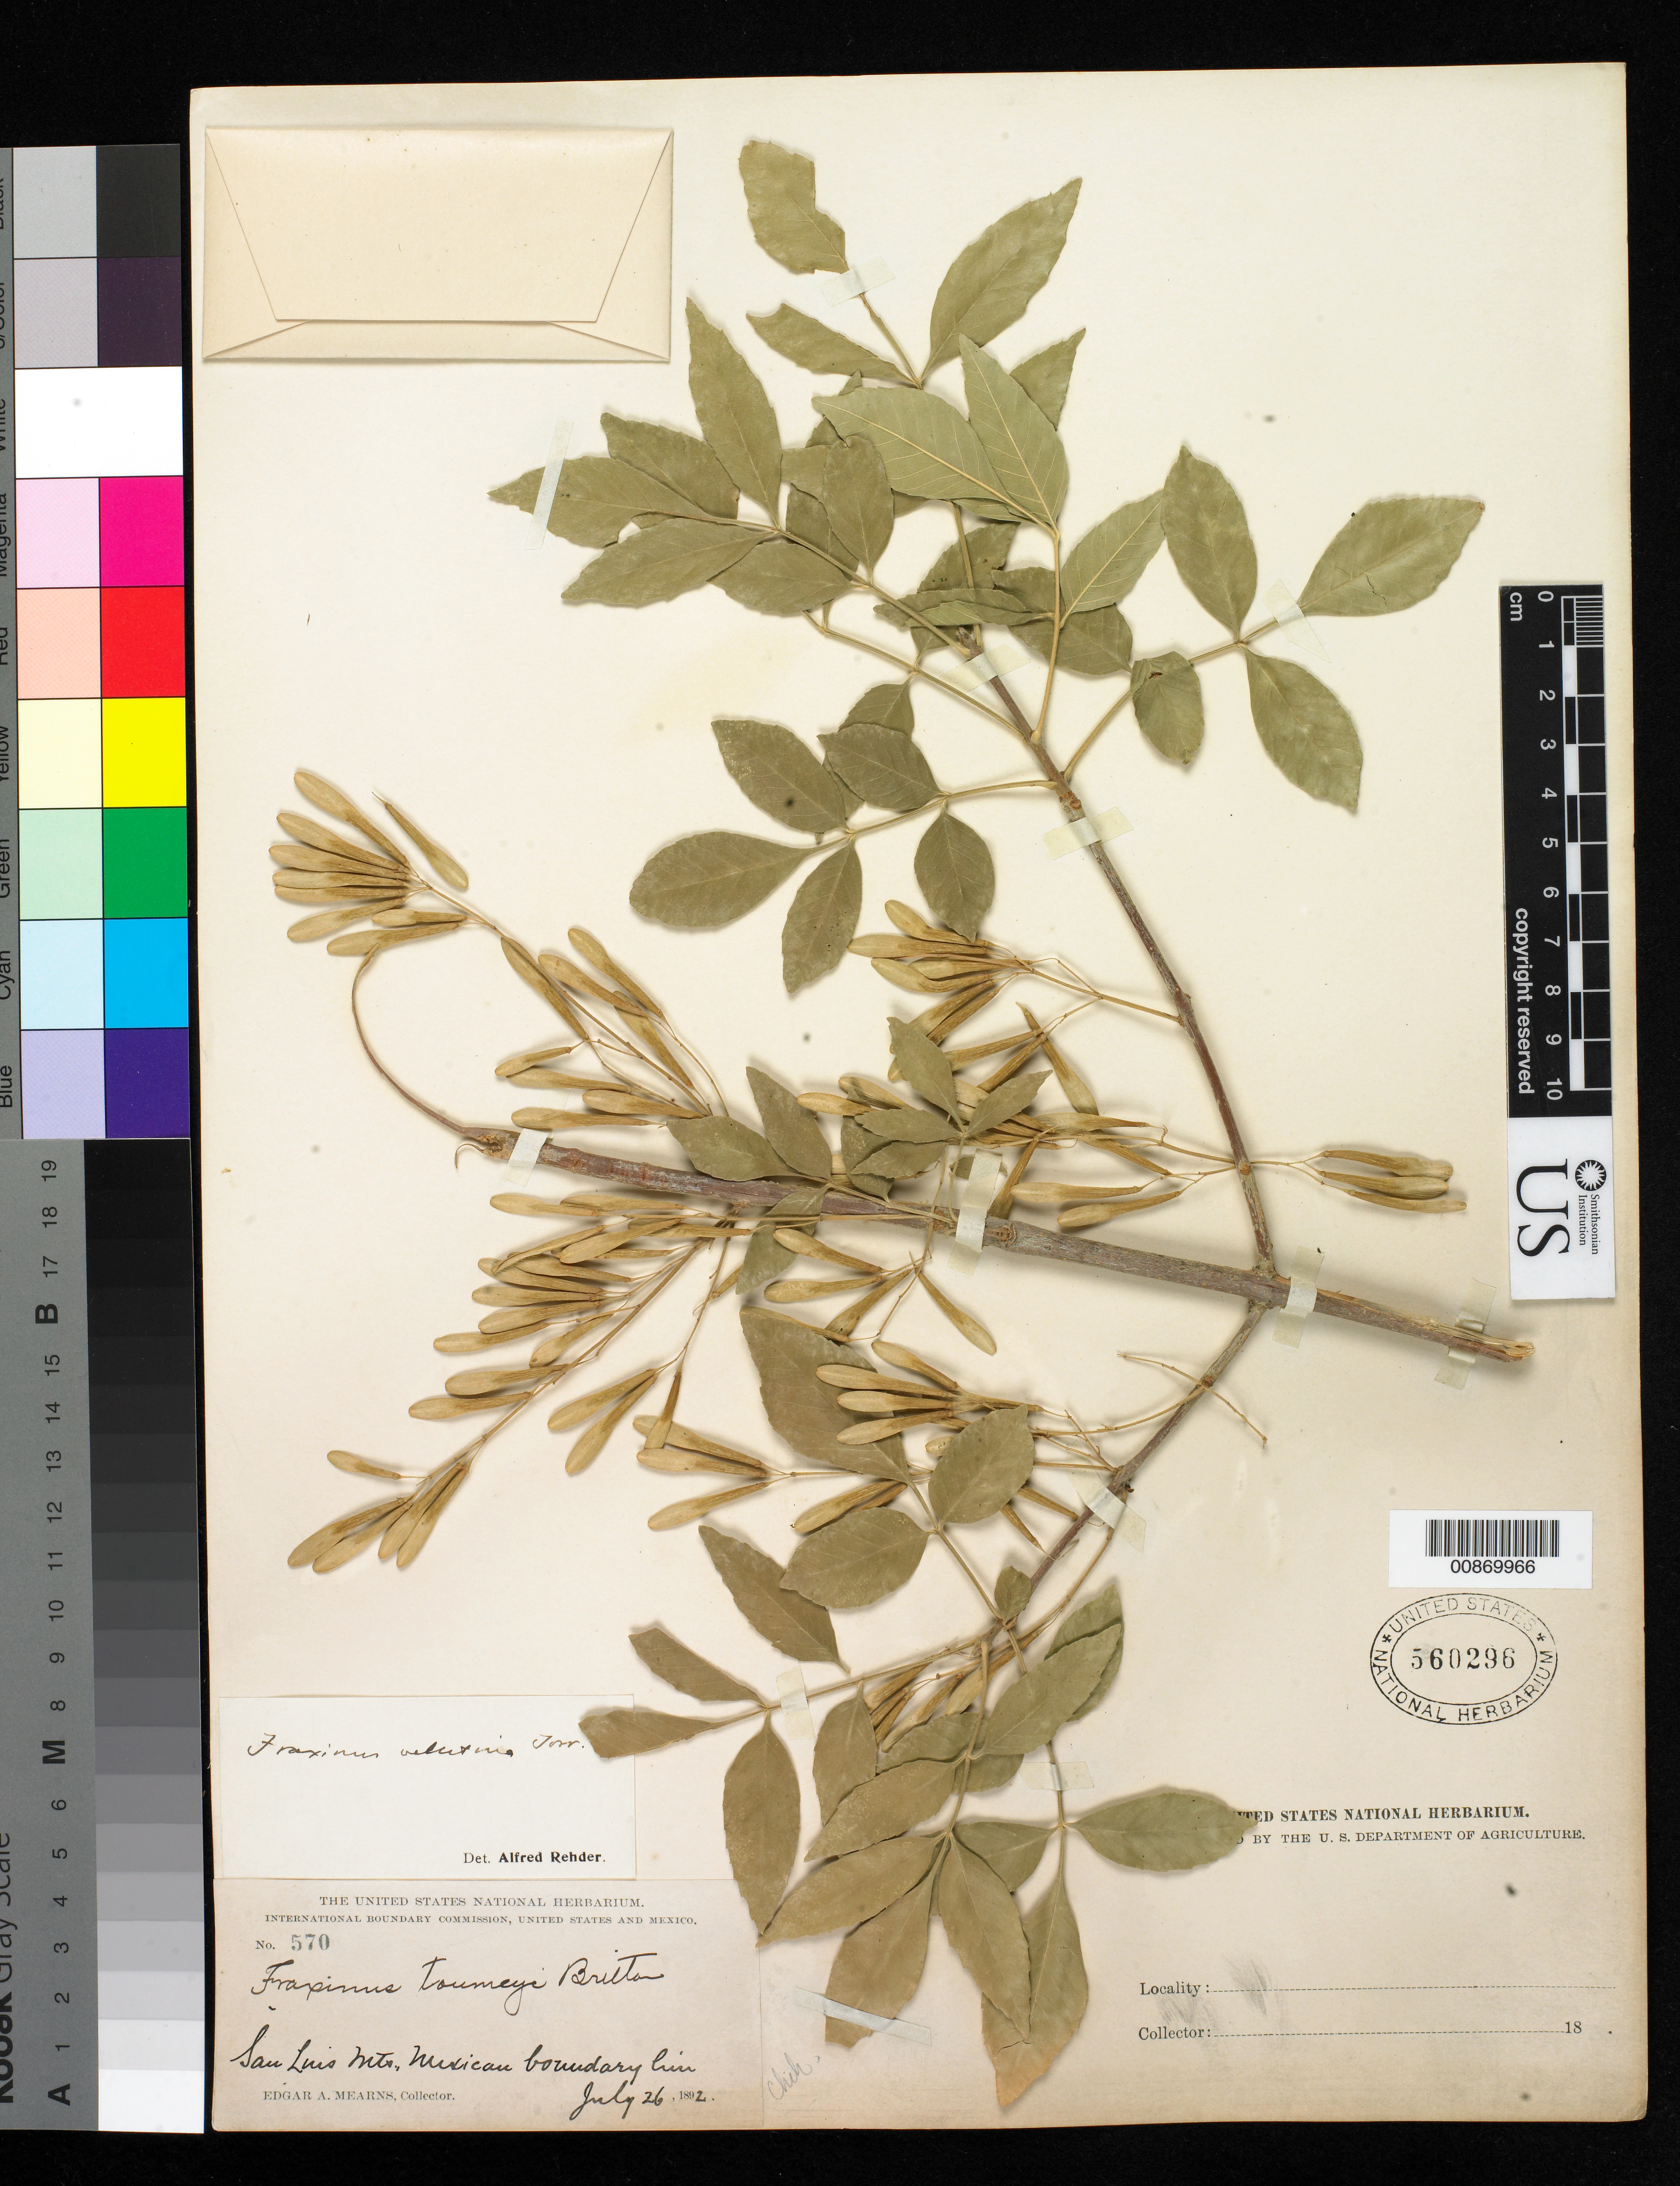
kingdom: Plantae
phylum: Tracheophyta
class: Magnoliopsida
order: Lamiales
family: Oleaceae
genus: Fraxinus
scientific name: Fraxinus velutina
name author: Torr.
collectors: E. A. Mearns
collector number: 570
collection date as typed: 26 Jul 1892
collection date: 1892-07-26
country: Mexico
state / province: Chihuahua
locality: San Luis Mountains, Mexican Boundary Line.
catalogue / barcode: US 560296